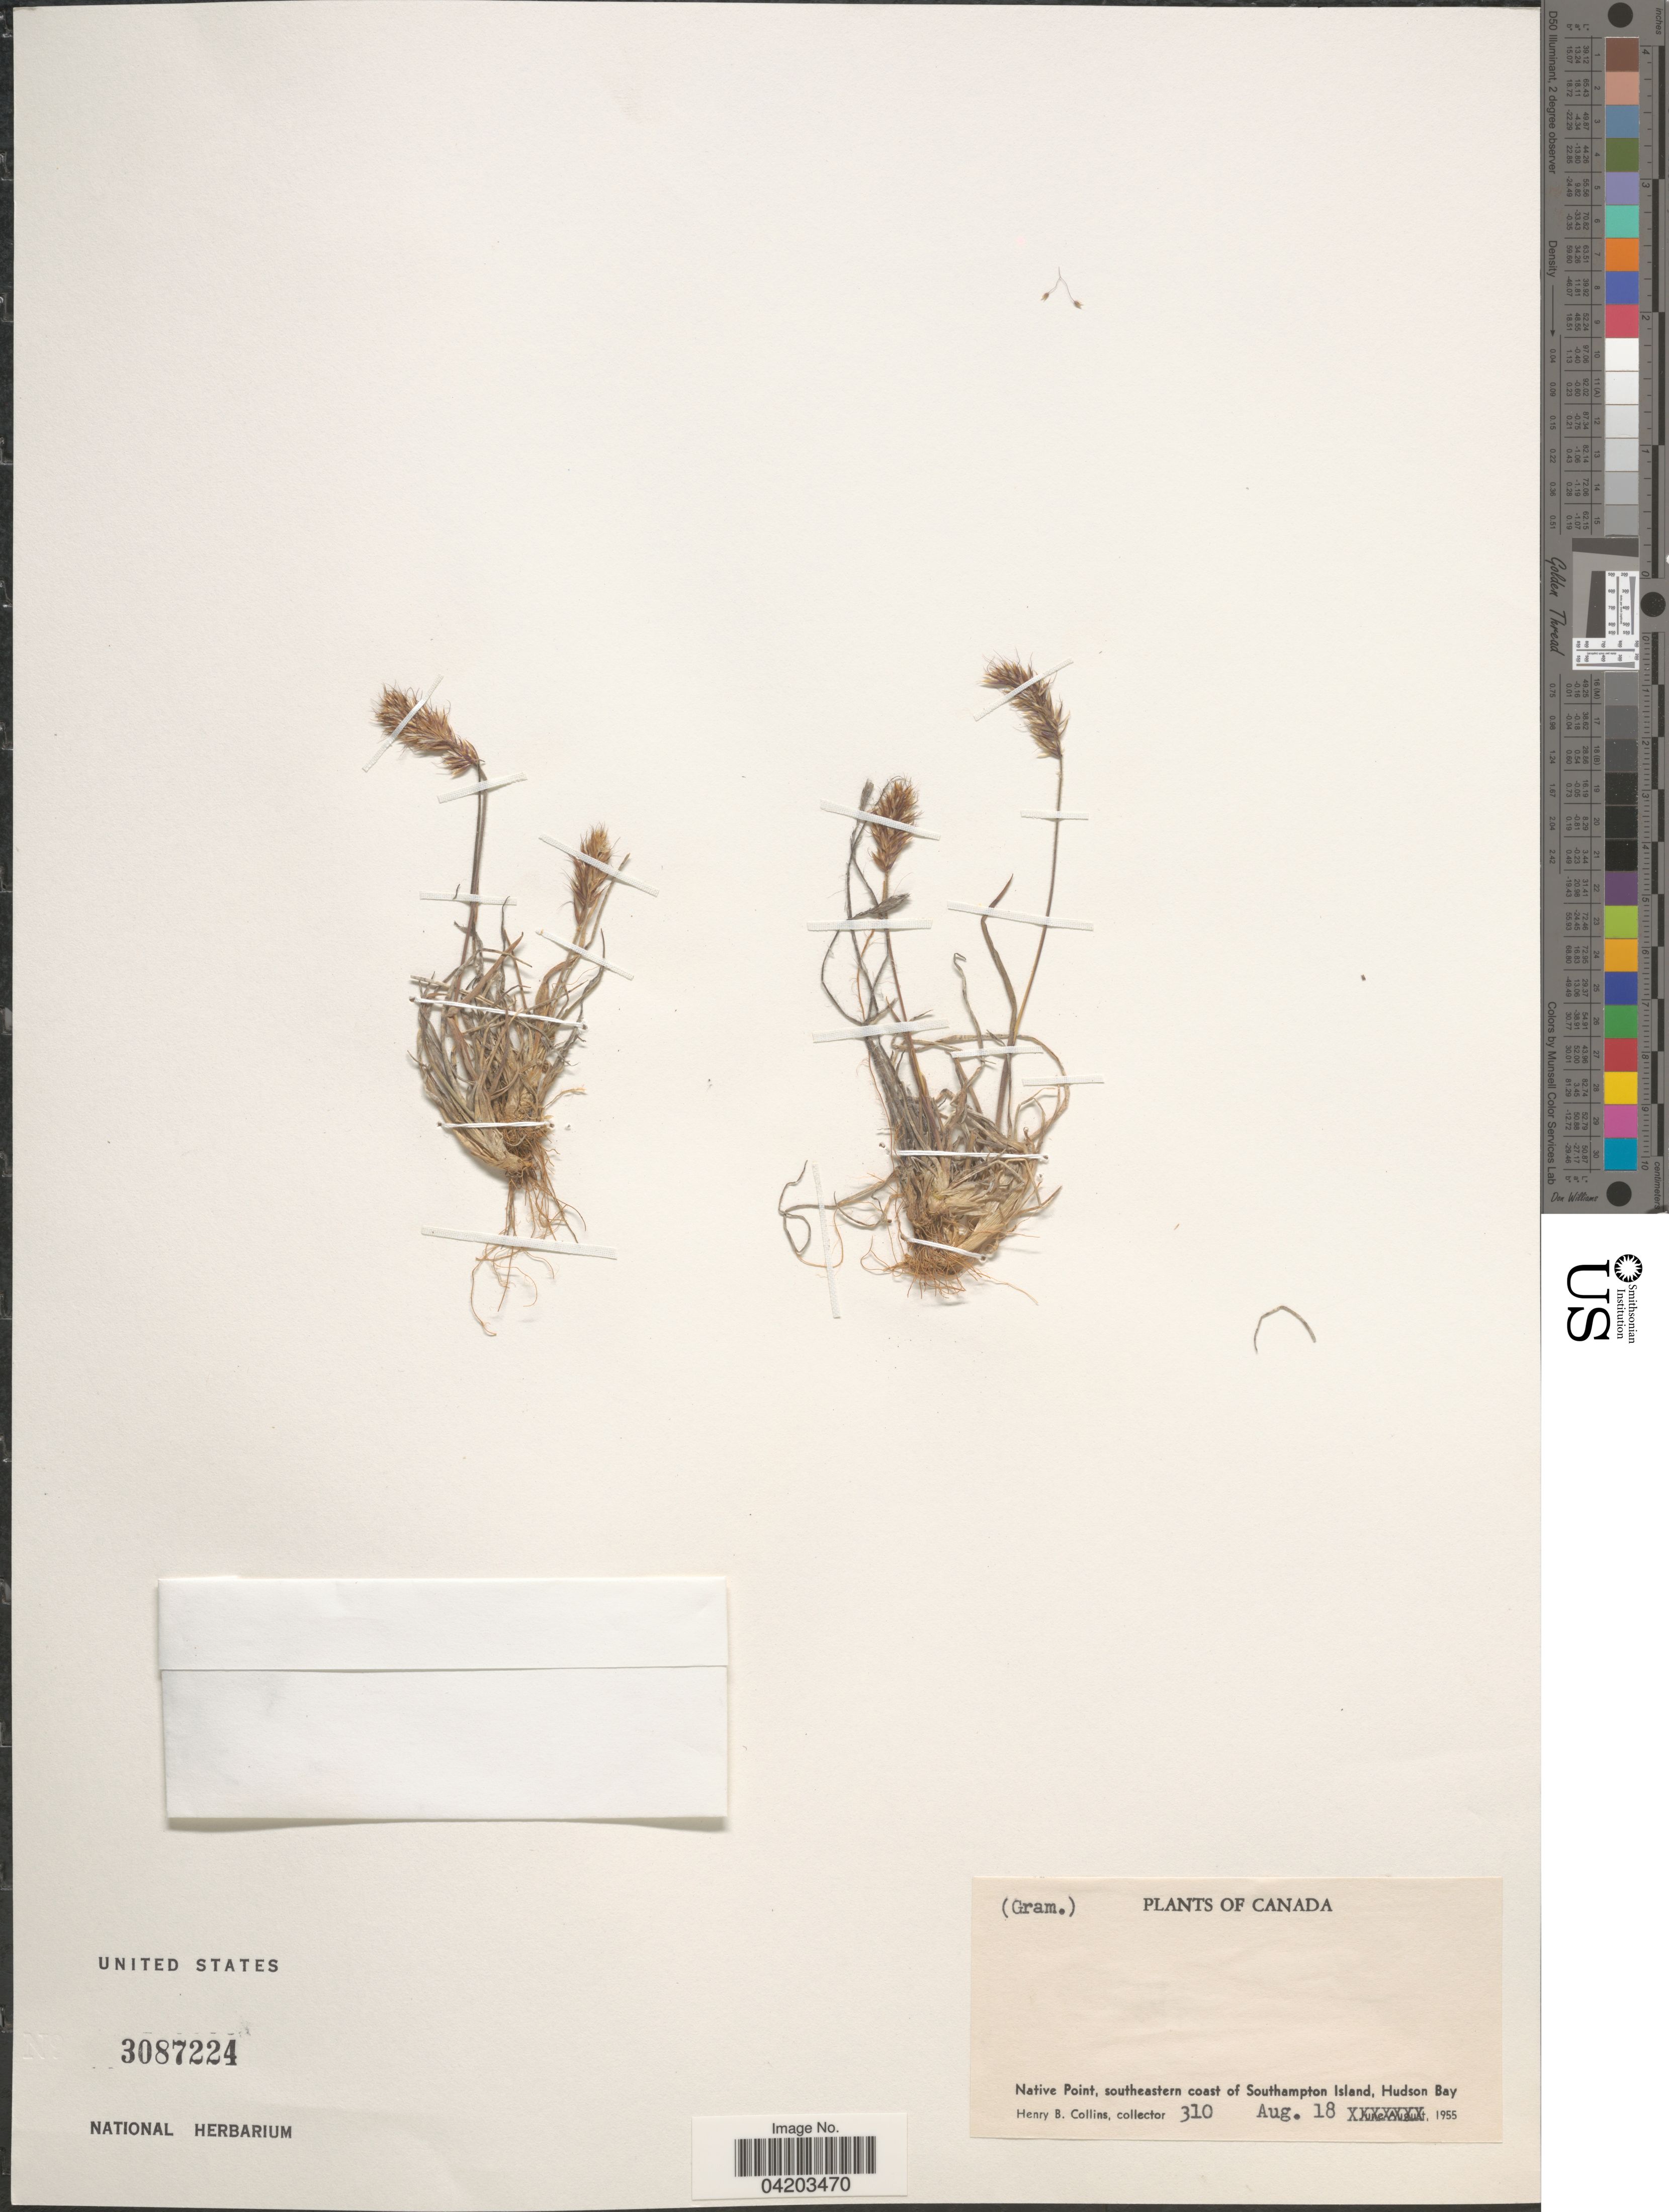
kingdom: Plantae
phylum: Tracheophyta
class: Liliopsida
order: Poales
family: Poaceae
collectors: H. Collins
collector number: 310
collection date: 1955-08-18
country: Canada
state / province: Nunavut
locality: Native Point, southeastern coast of Southampton Island, Hudson Bay.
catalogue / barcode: US 3087224